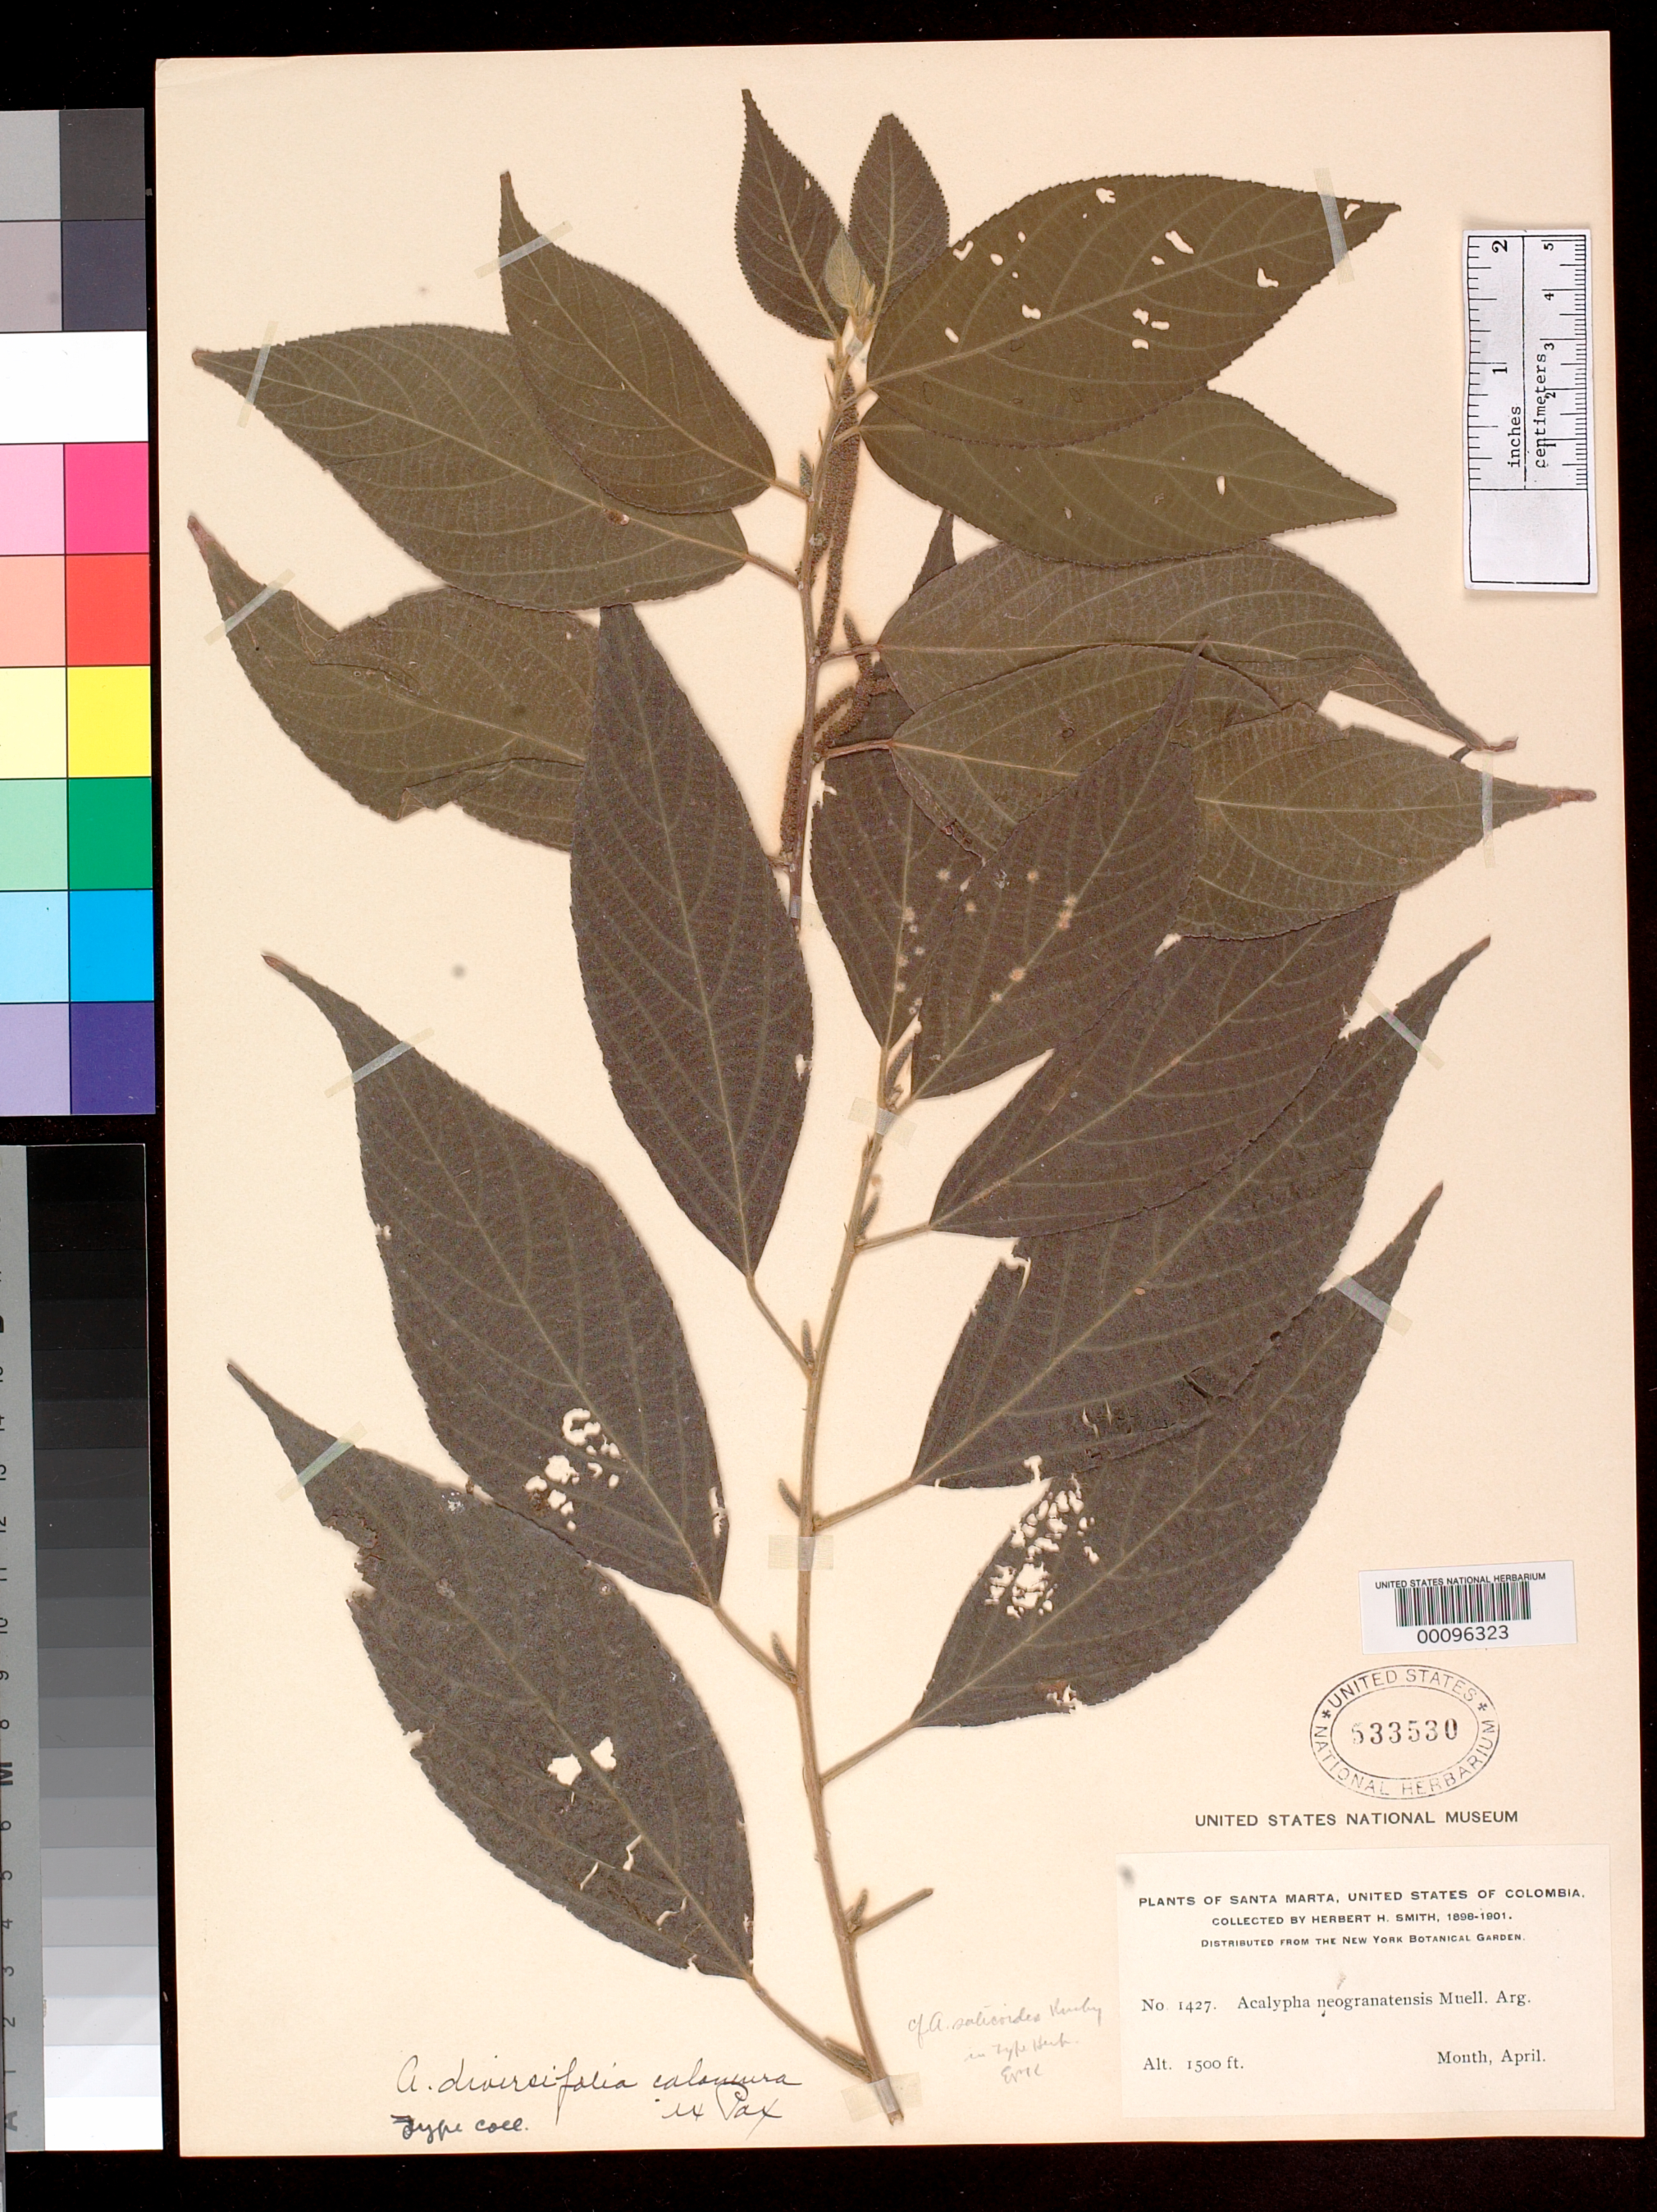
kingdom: Plantae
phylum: Tracheophyta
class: Magnoliopsida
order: Malpighiales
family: Euphorbiaceae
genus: Acalypha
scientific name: Acalypha diversifolia var. caloneura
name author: Pax & K. Hoffm. in Engl.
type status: Isotype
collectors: Herbert H. Smith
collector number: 1427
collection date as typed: Apr 1898 to -- Apr 1901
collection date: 1898-04/1901-04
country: Colombia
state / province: Magdalena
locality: Santa Marta.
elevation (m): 457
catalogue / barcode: US 555530